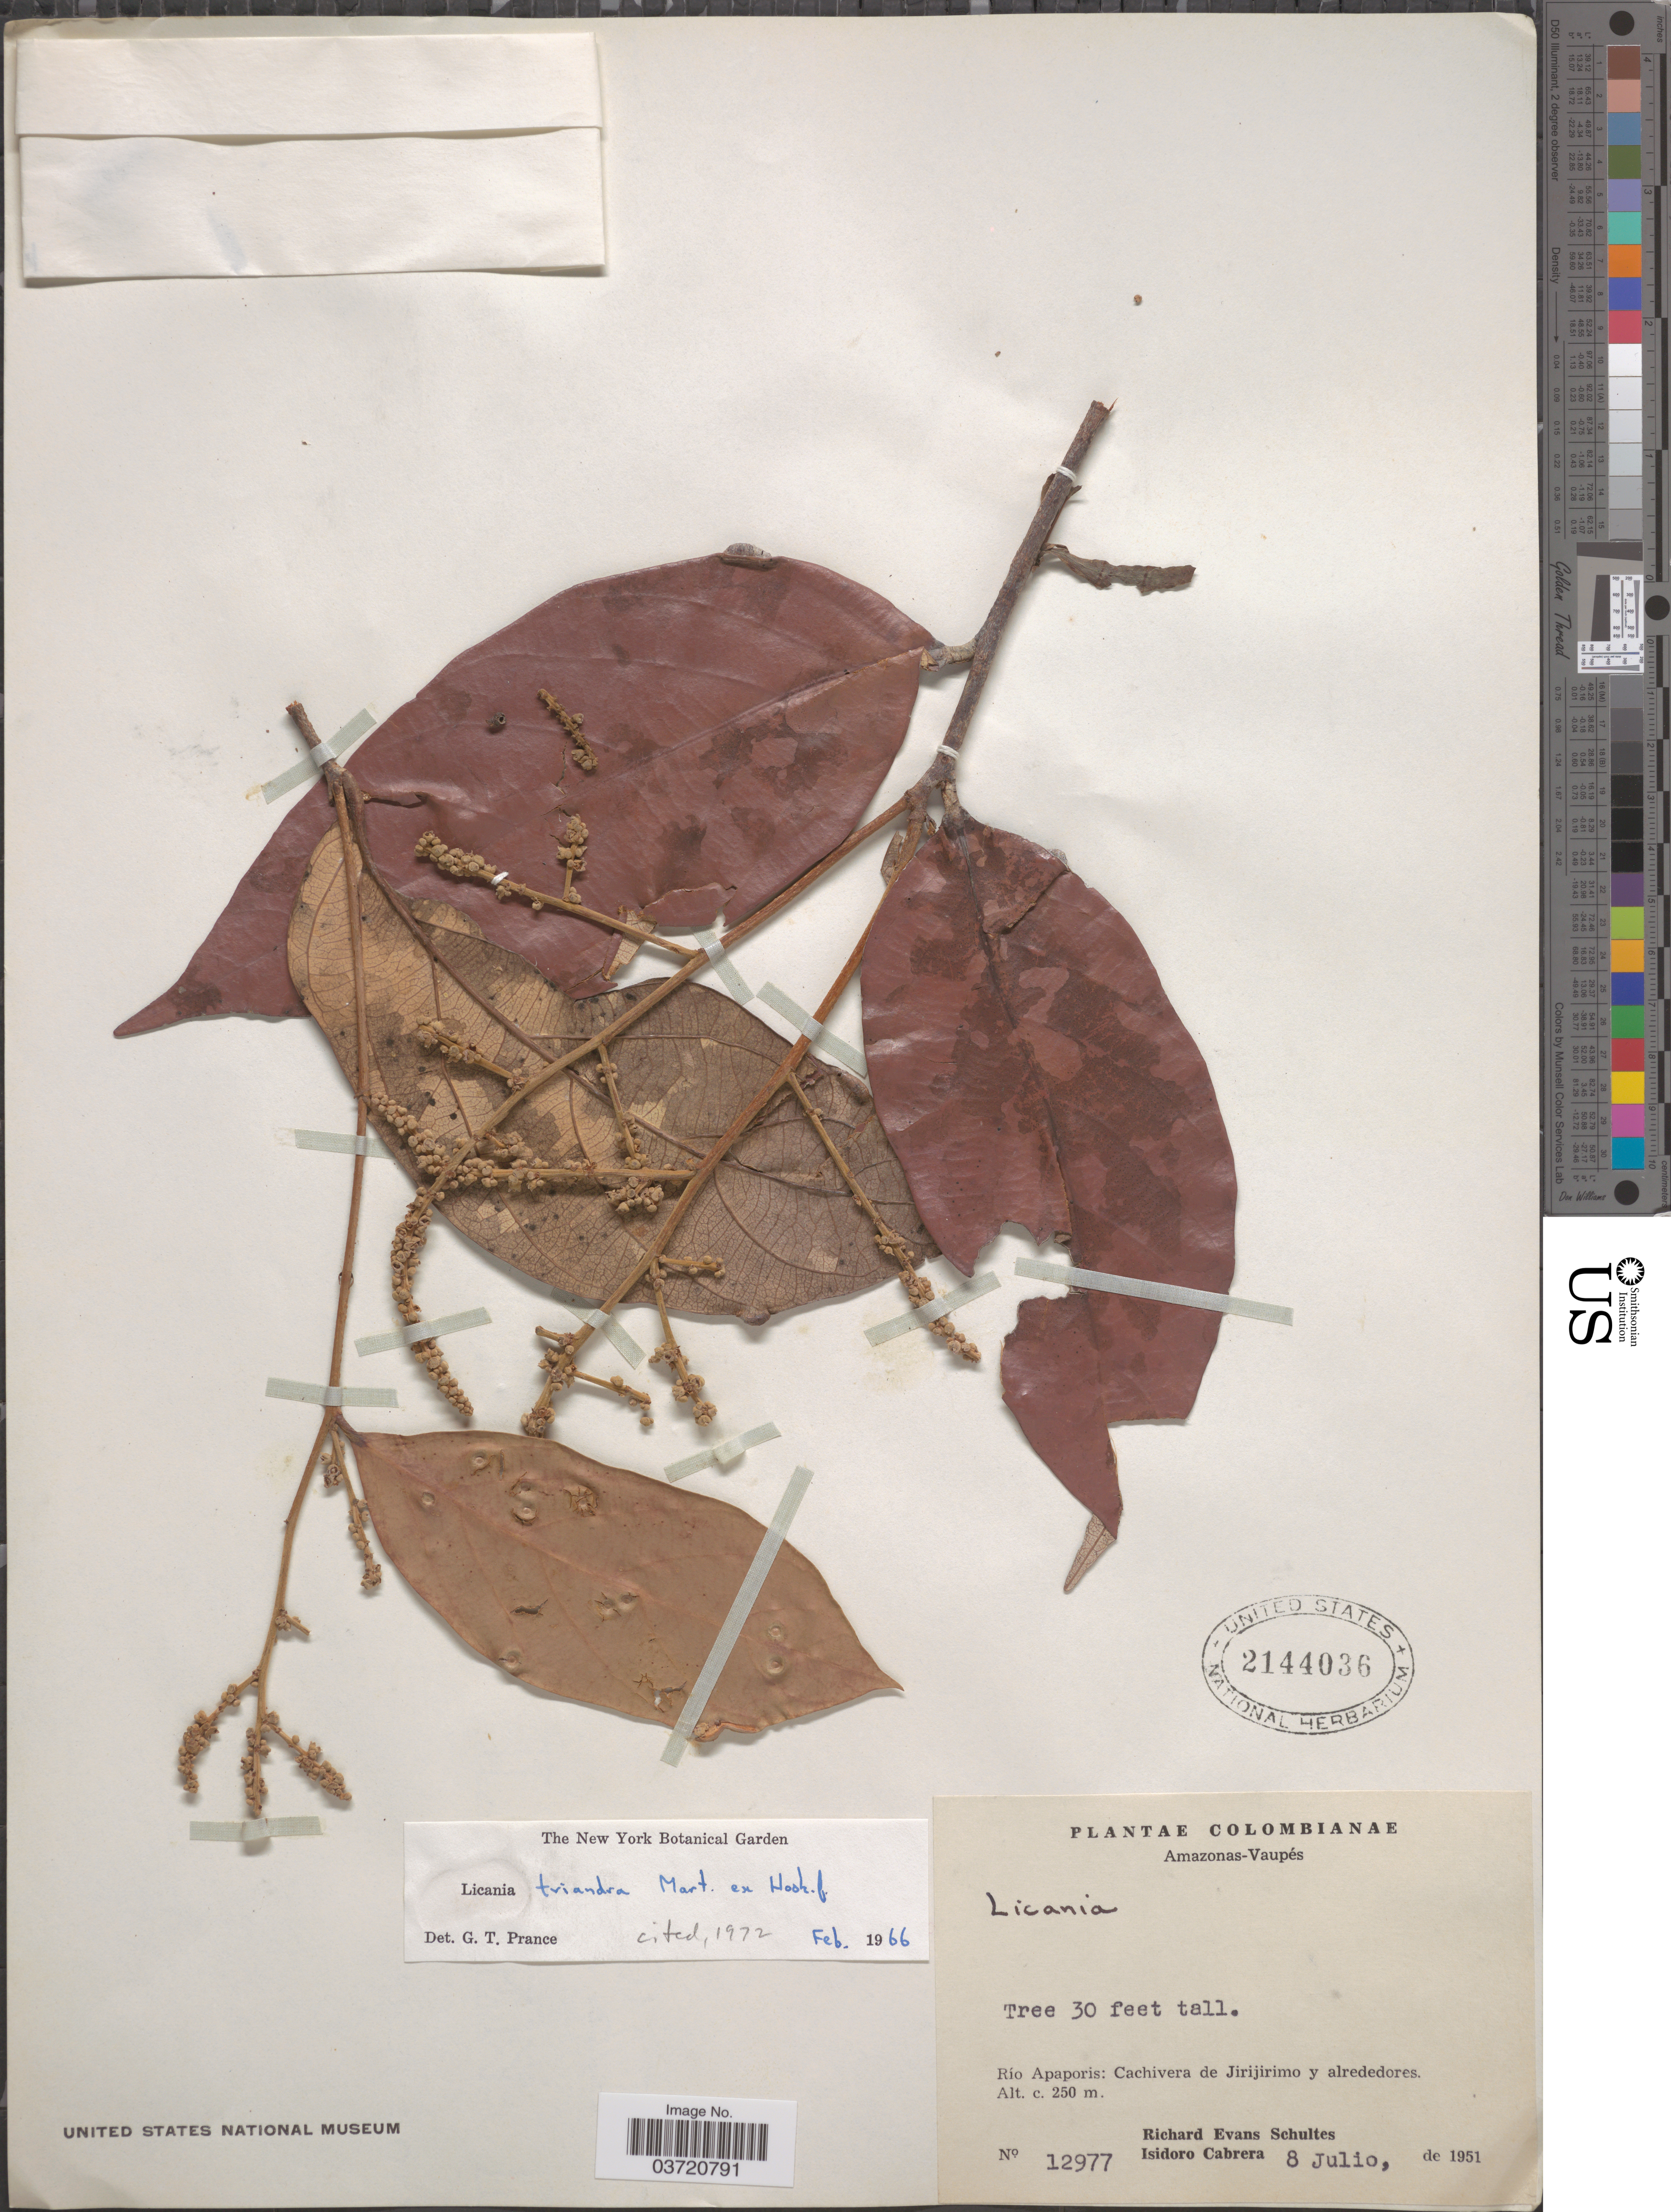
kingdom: Plantae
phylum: Tracheophyta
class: Magnoliopsida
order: Malpighiales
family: Chrysobalanaceae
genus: Licania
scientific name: Licania triandra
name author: Mart. ex Hook. f.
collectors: R. E. Schultes & I. Cabrera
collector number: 12977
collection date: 1951-07-08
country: Colombia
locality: Amazonas-Vaupés. Río Apaporis: Cachivera de Jirijirimo y alrededores.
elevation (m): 250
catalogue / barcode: US 2144036